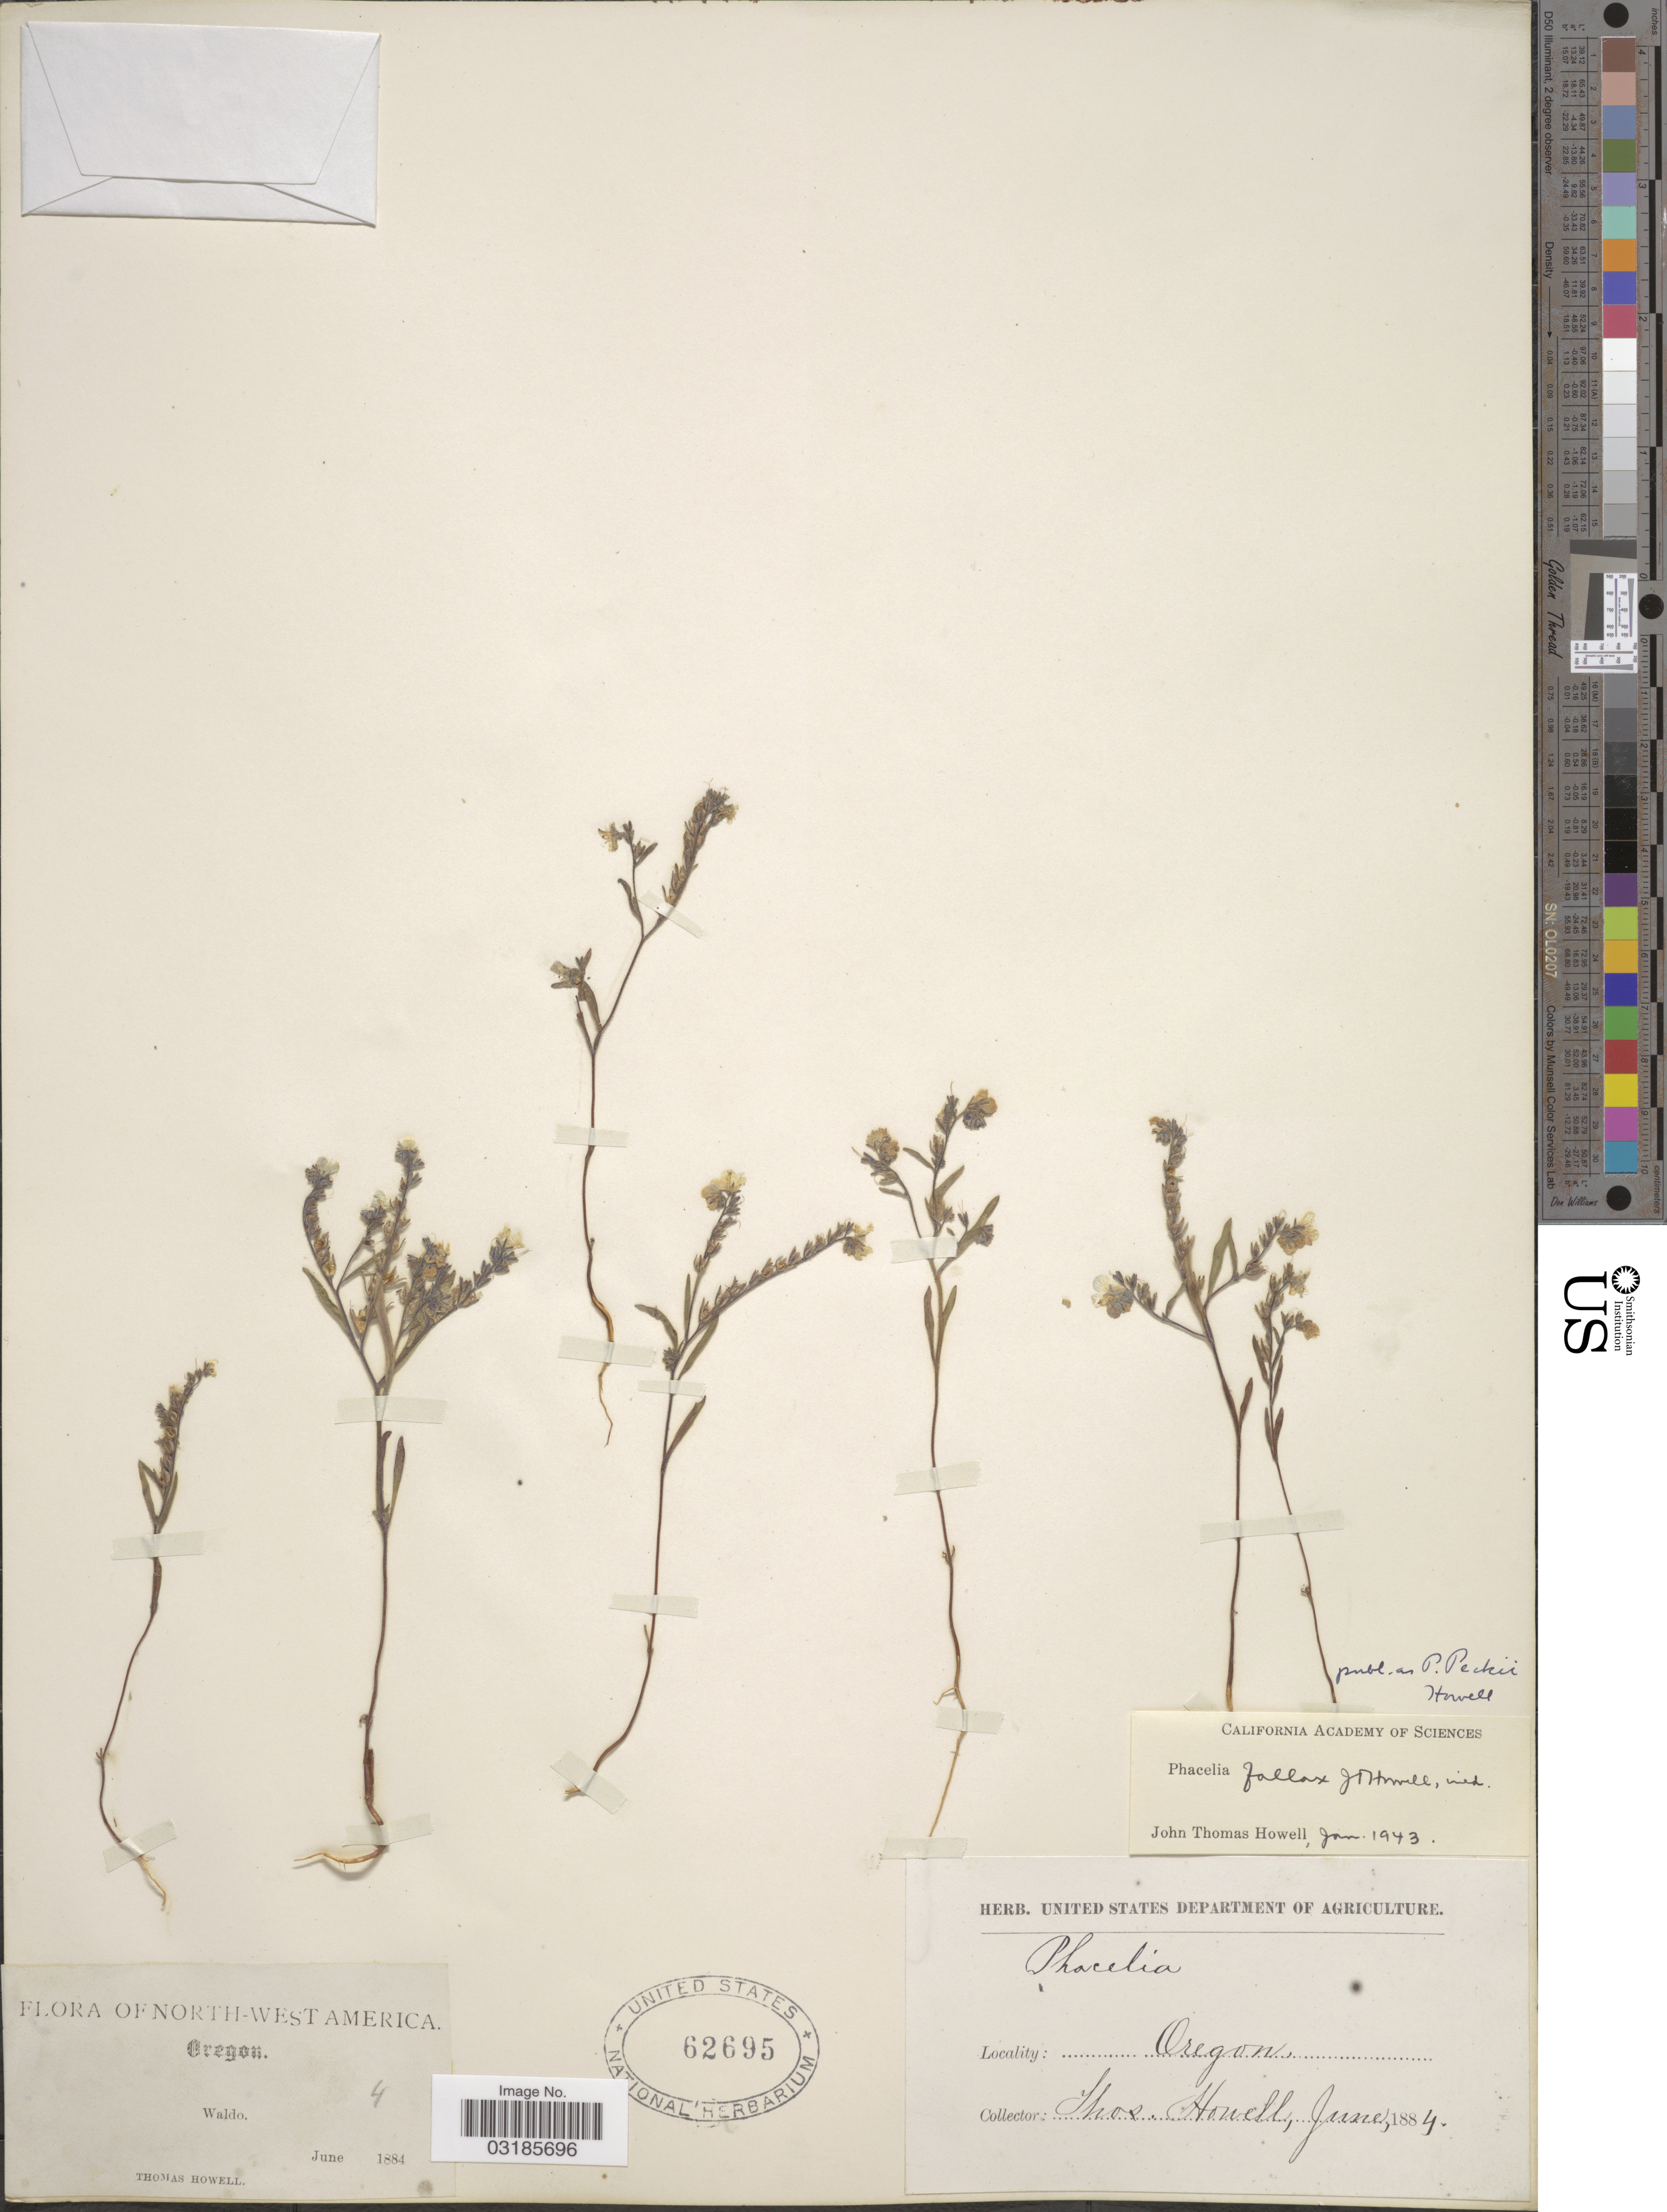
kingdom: Plantae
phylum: Tracheophyta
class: Magnoliopsida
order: Boraginales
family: Hydrophyllaceae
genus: Phacelia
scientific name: Phacelia peckii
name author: J.T. Howell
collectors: T. Howell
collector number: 4?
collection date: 1884-06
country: United States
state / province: Oregon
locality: Waldo.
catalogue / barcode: US 62695